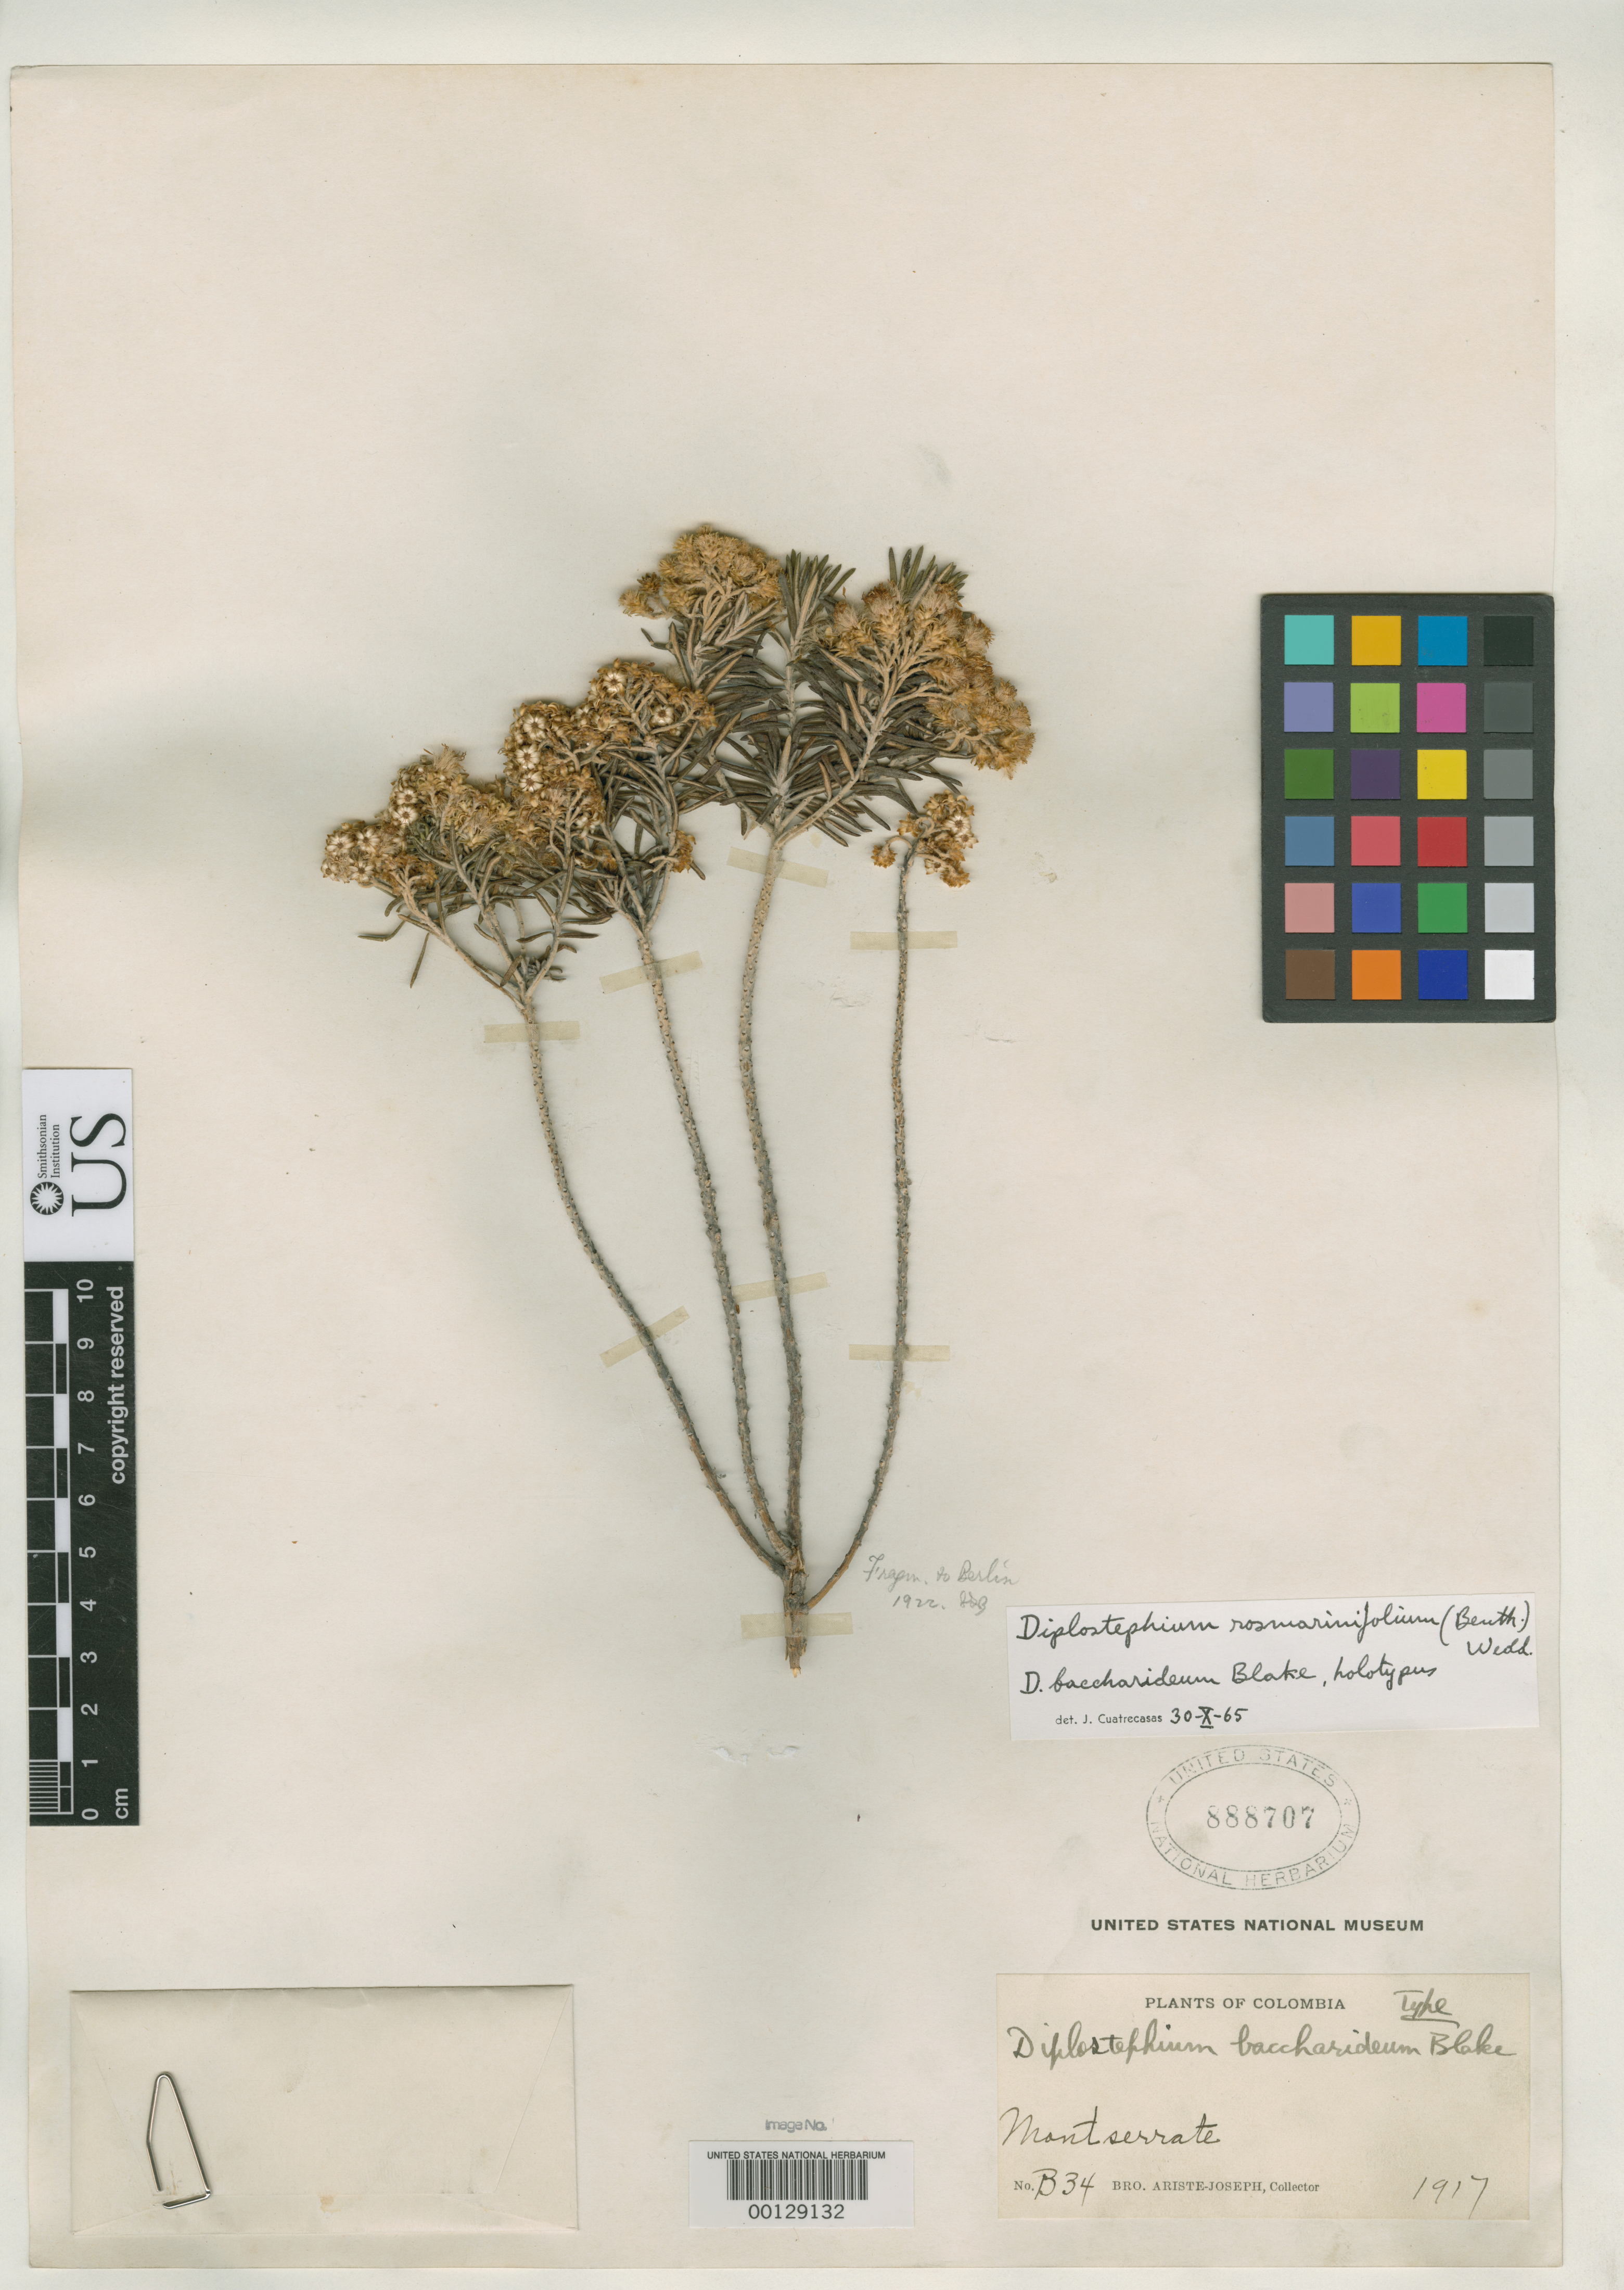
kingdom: Plantae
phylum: Tracheophyta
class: Magnoliopsida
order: Asterales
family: Asteraceae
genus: Diplostephium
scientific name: Diplostephium baccharideum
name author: S.F. Blake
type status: Holotype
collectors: Bro. Ariste-Joseph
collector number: B 34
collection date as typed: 1917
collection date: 1917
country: Colombia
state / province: Cundinamarca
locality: Montserrate, vicinity of Bogota.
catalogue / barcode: US 888707